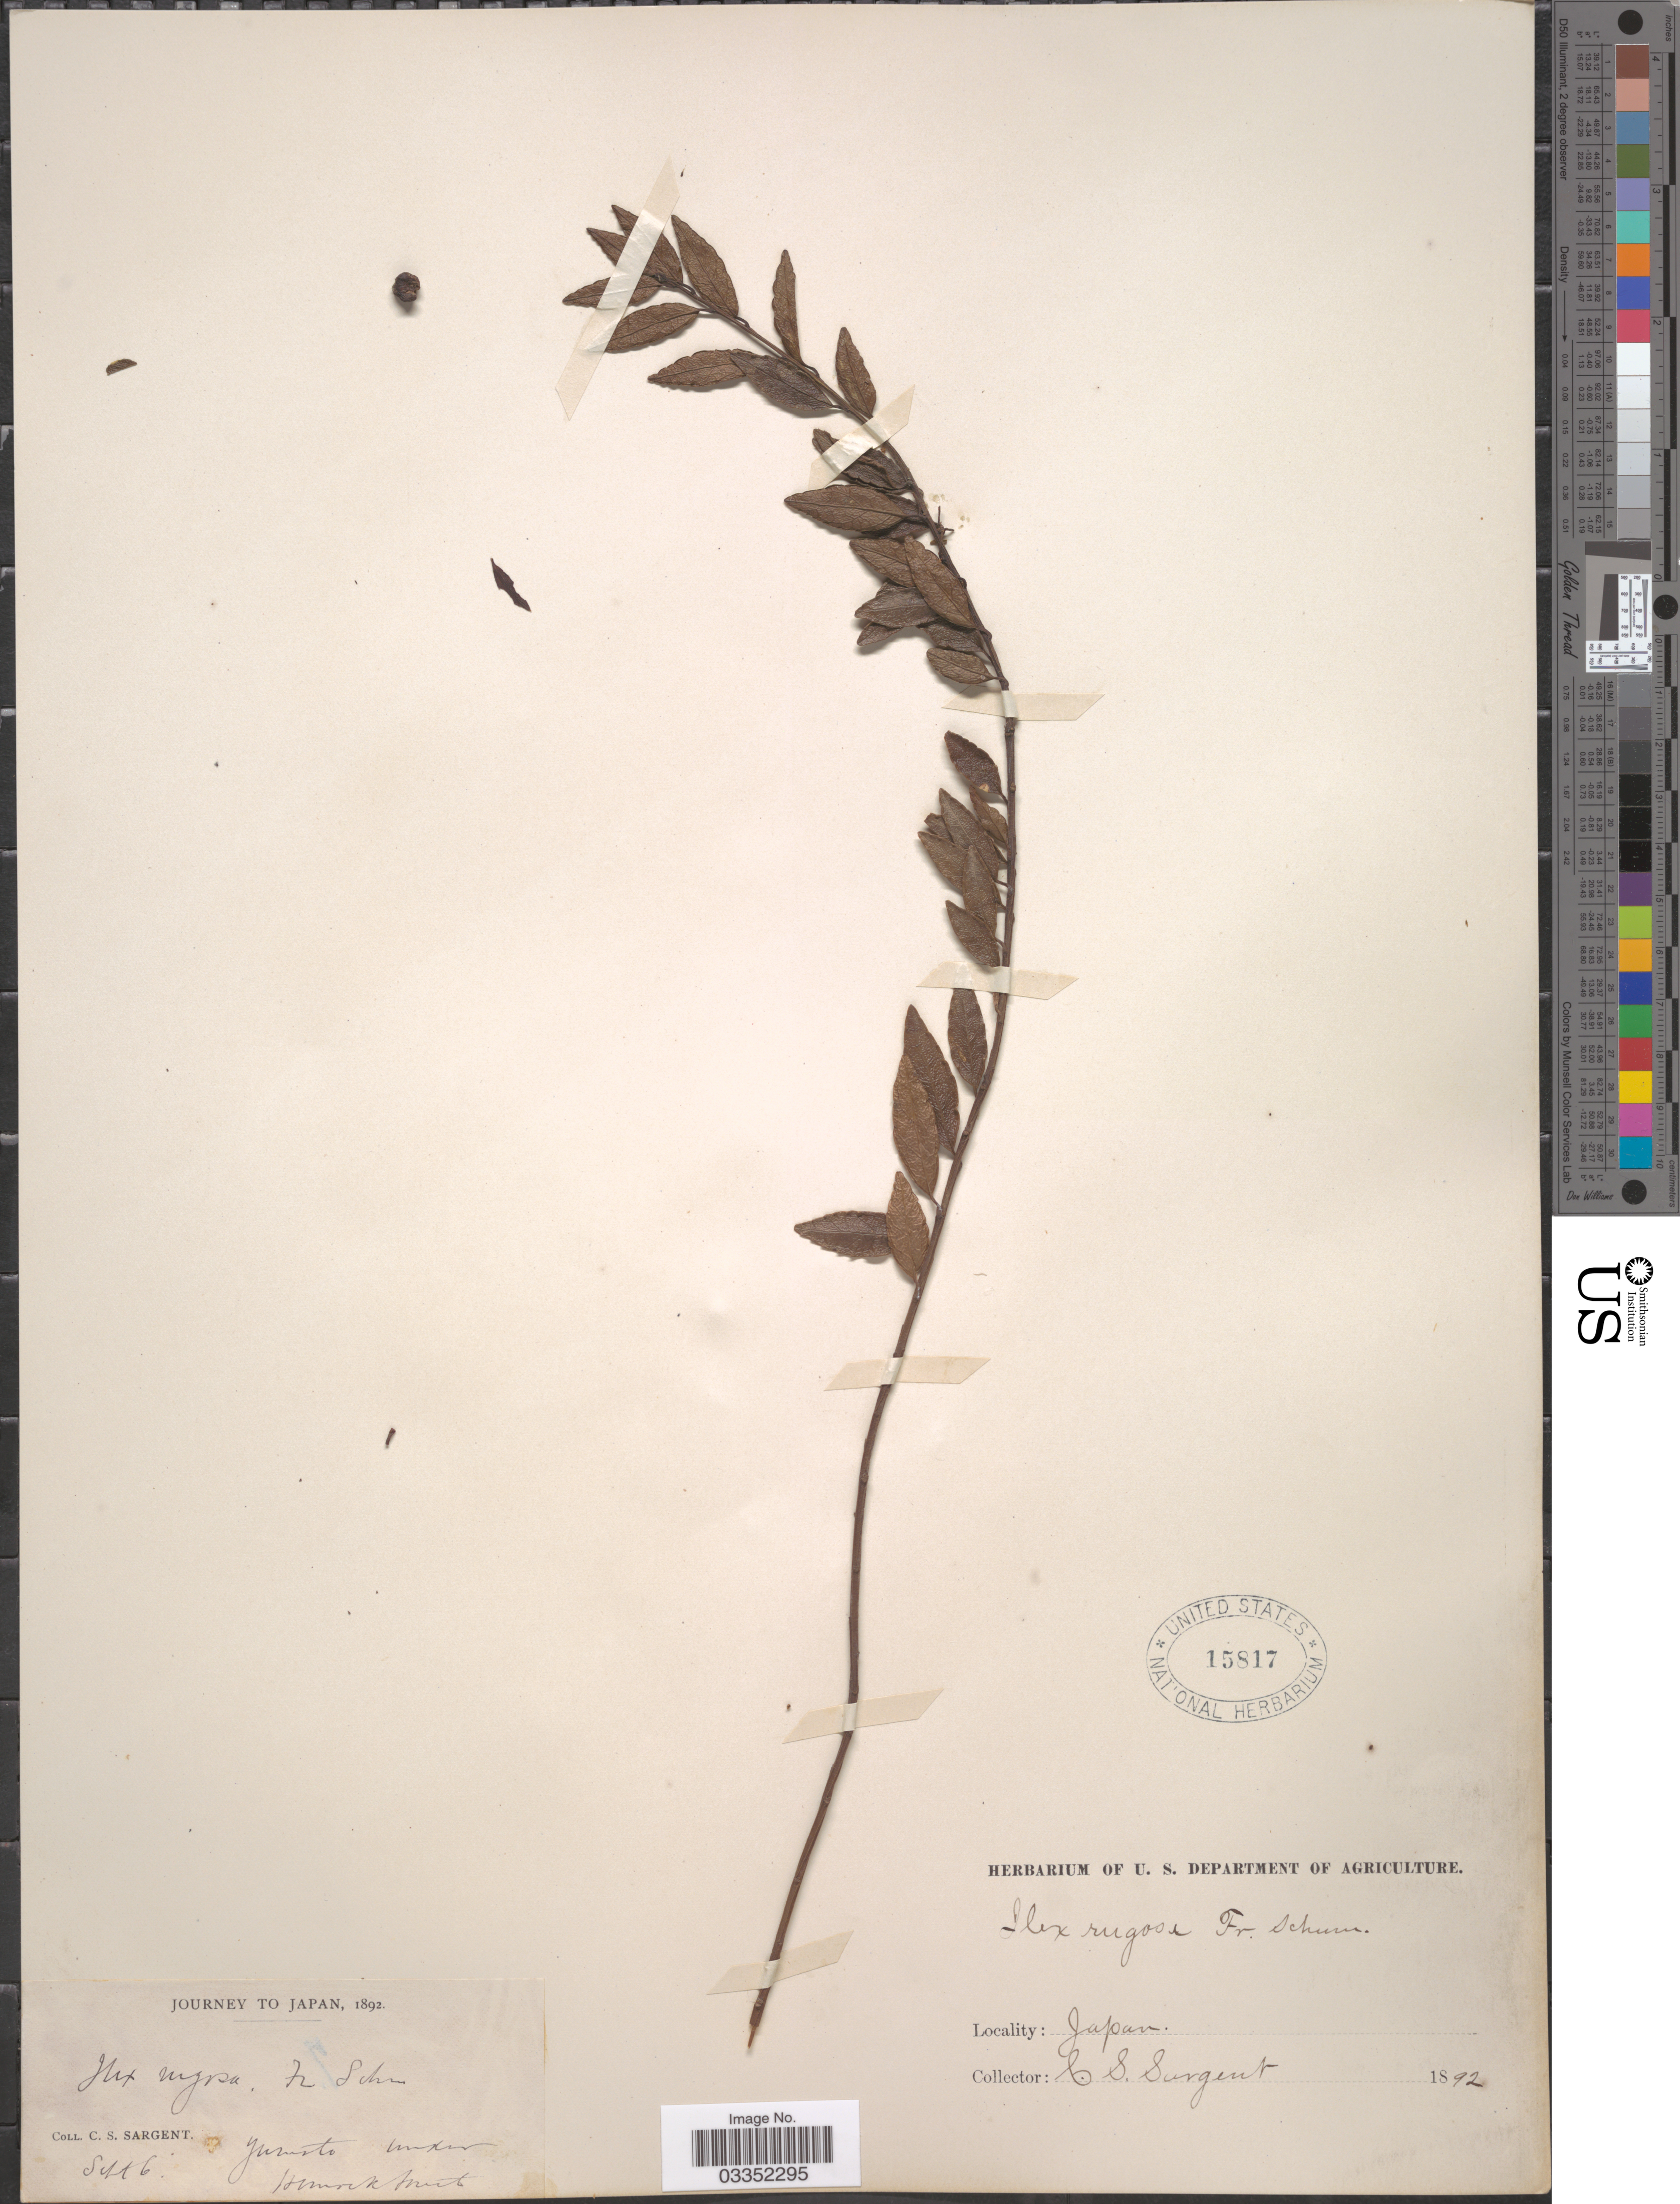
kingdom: Plantae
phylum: Tracheophyta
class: Magnoliopsida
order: Aquifoliales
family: Aquifoliaceae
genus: Ilex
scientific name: Ilex subrugosa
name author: Loes. in Sarg.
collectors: C. S. Sargent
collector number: S416*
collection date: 1892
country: Japan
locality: Yu [illegible text]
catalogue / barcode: US 15817